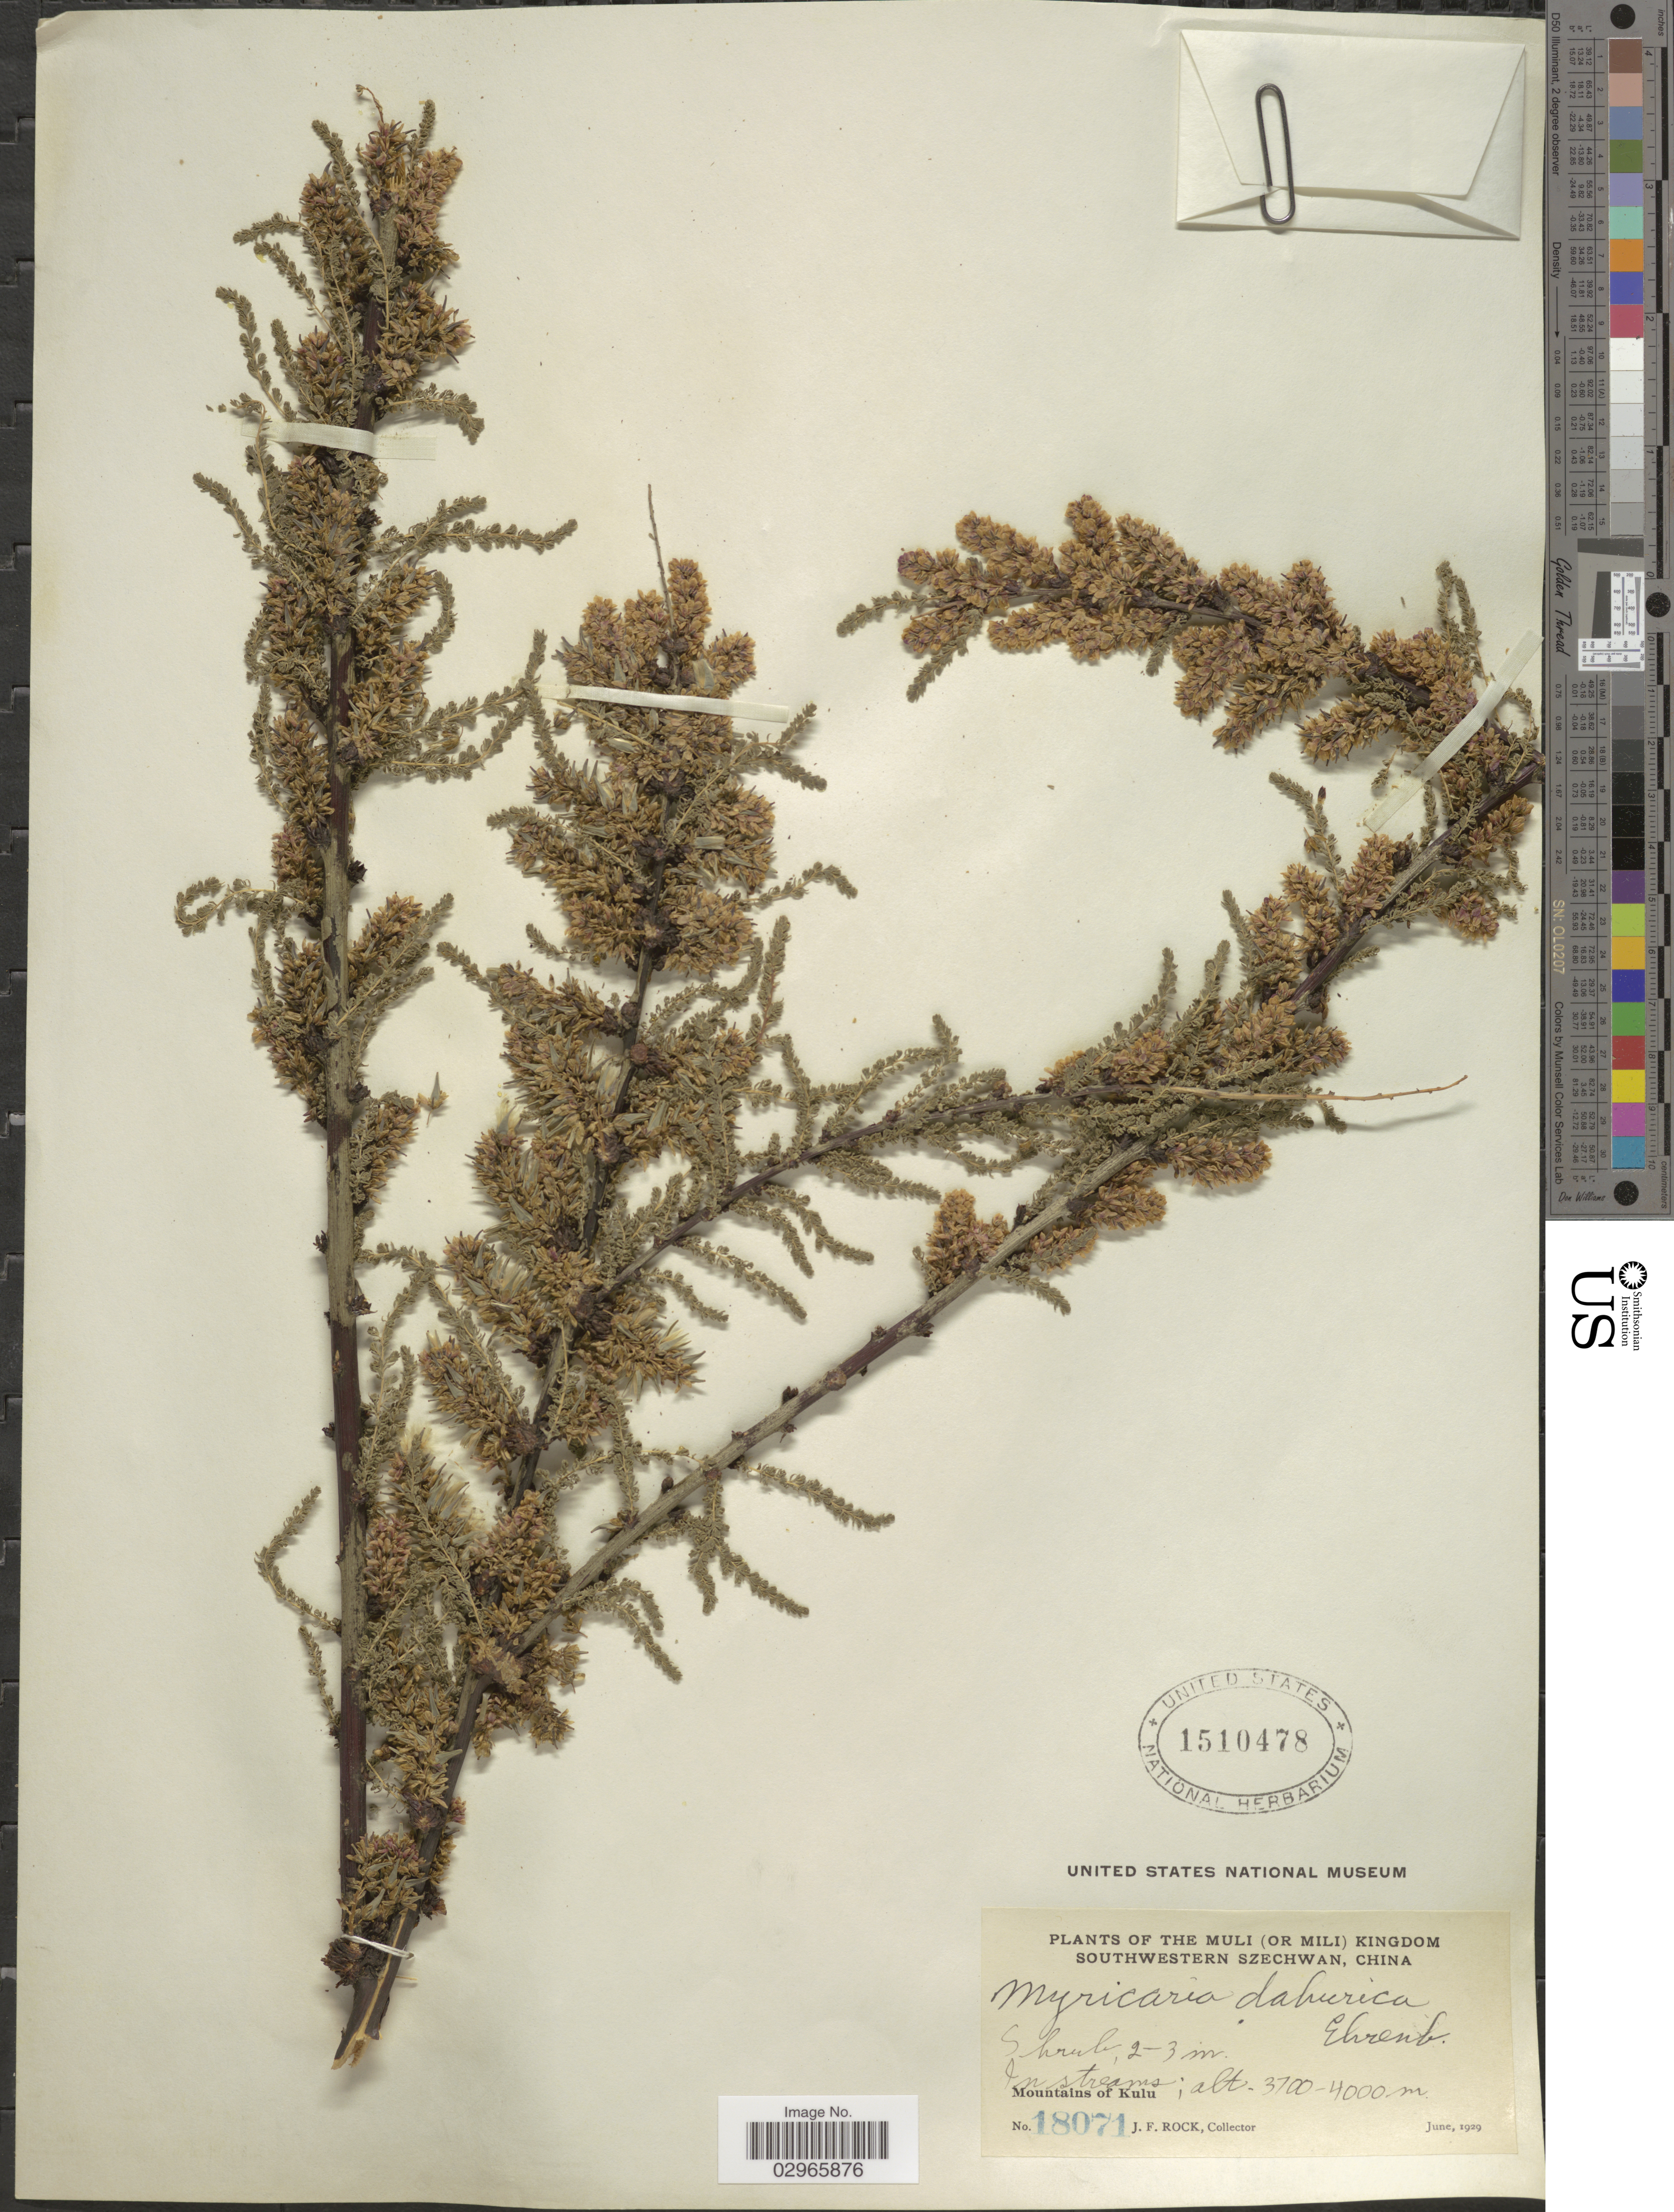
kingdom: Plantae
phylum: Tracheophyta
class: Magnoliopsida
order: Caryophyllales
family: Tamaricaceae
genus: Myricaria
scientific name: Myricaria dahurica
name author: DC.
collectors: J. Rock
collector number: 18071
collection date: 1929-06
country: China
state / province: Sichuan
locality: The Muli (Or Mili) Kingdom Southwestern Szechwan. Mountains of Kulu.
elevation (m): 3700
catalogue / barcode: US 1510478